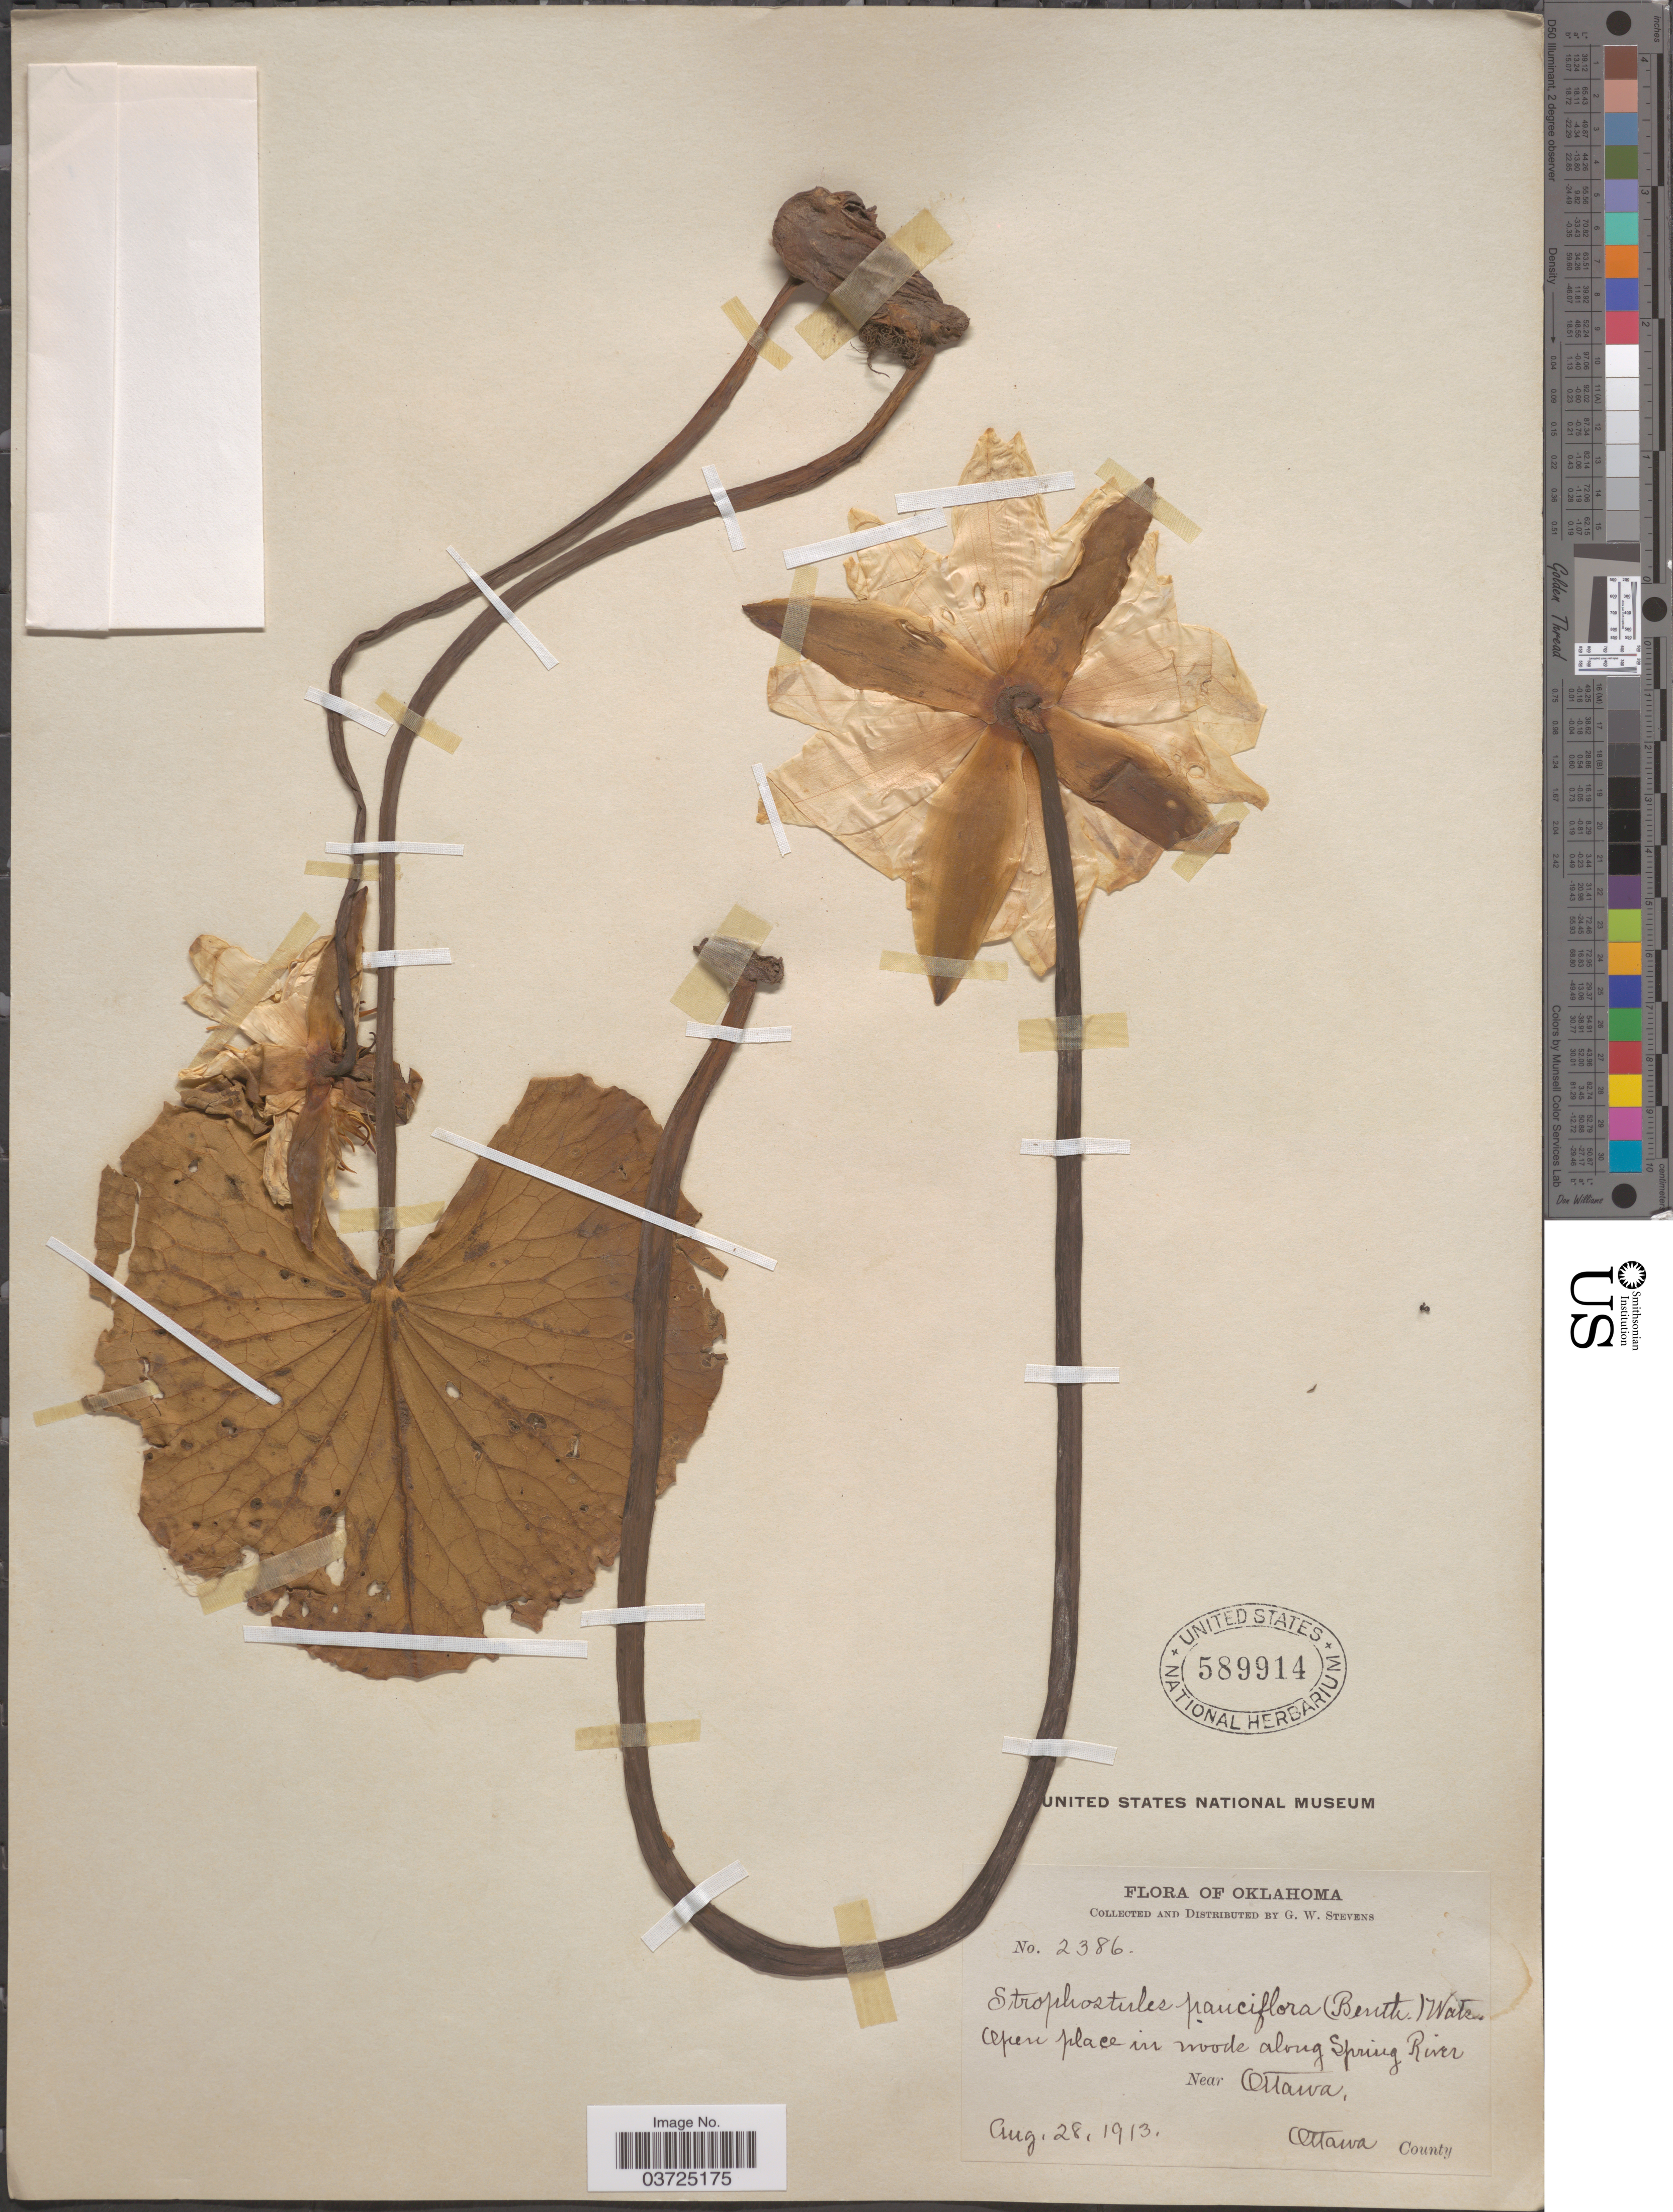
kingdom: Plantae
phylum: Tracheophyta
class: Magnoliopsida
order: Nymphaeales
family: Nymphaeaceae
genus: Nymphaea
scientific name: Nymphaea sp.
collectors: G. W. Stevens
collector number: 2386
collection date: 1913-08-28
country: United States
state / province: Oklahoma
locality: Along Spring River near Ottawa, Ottawa County.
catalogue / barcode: US 589914